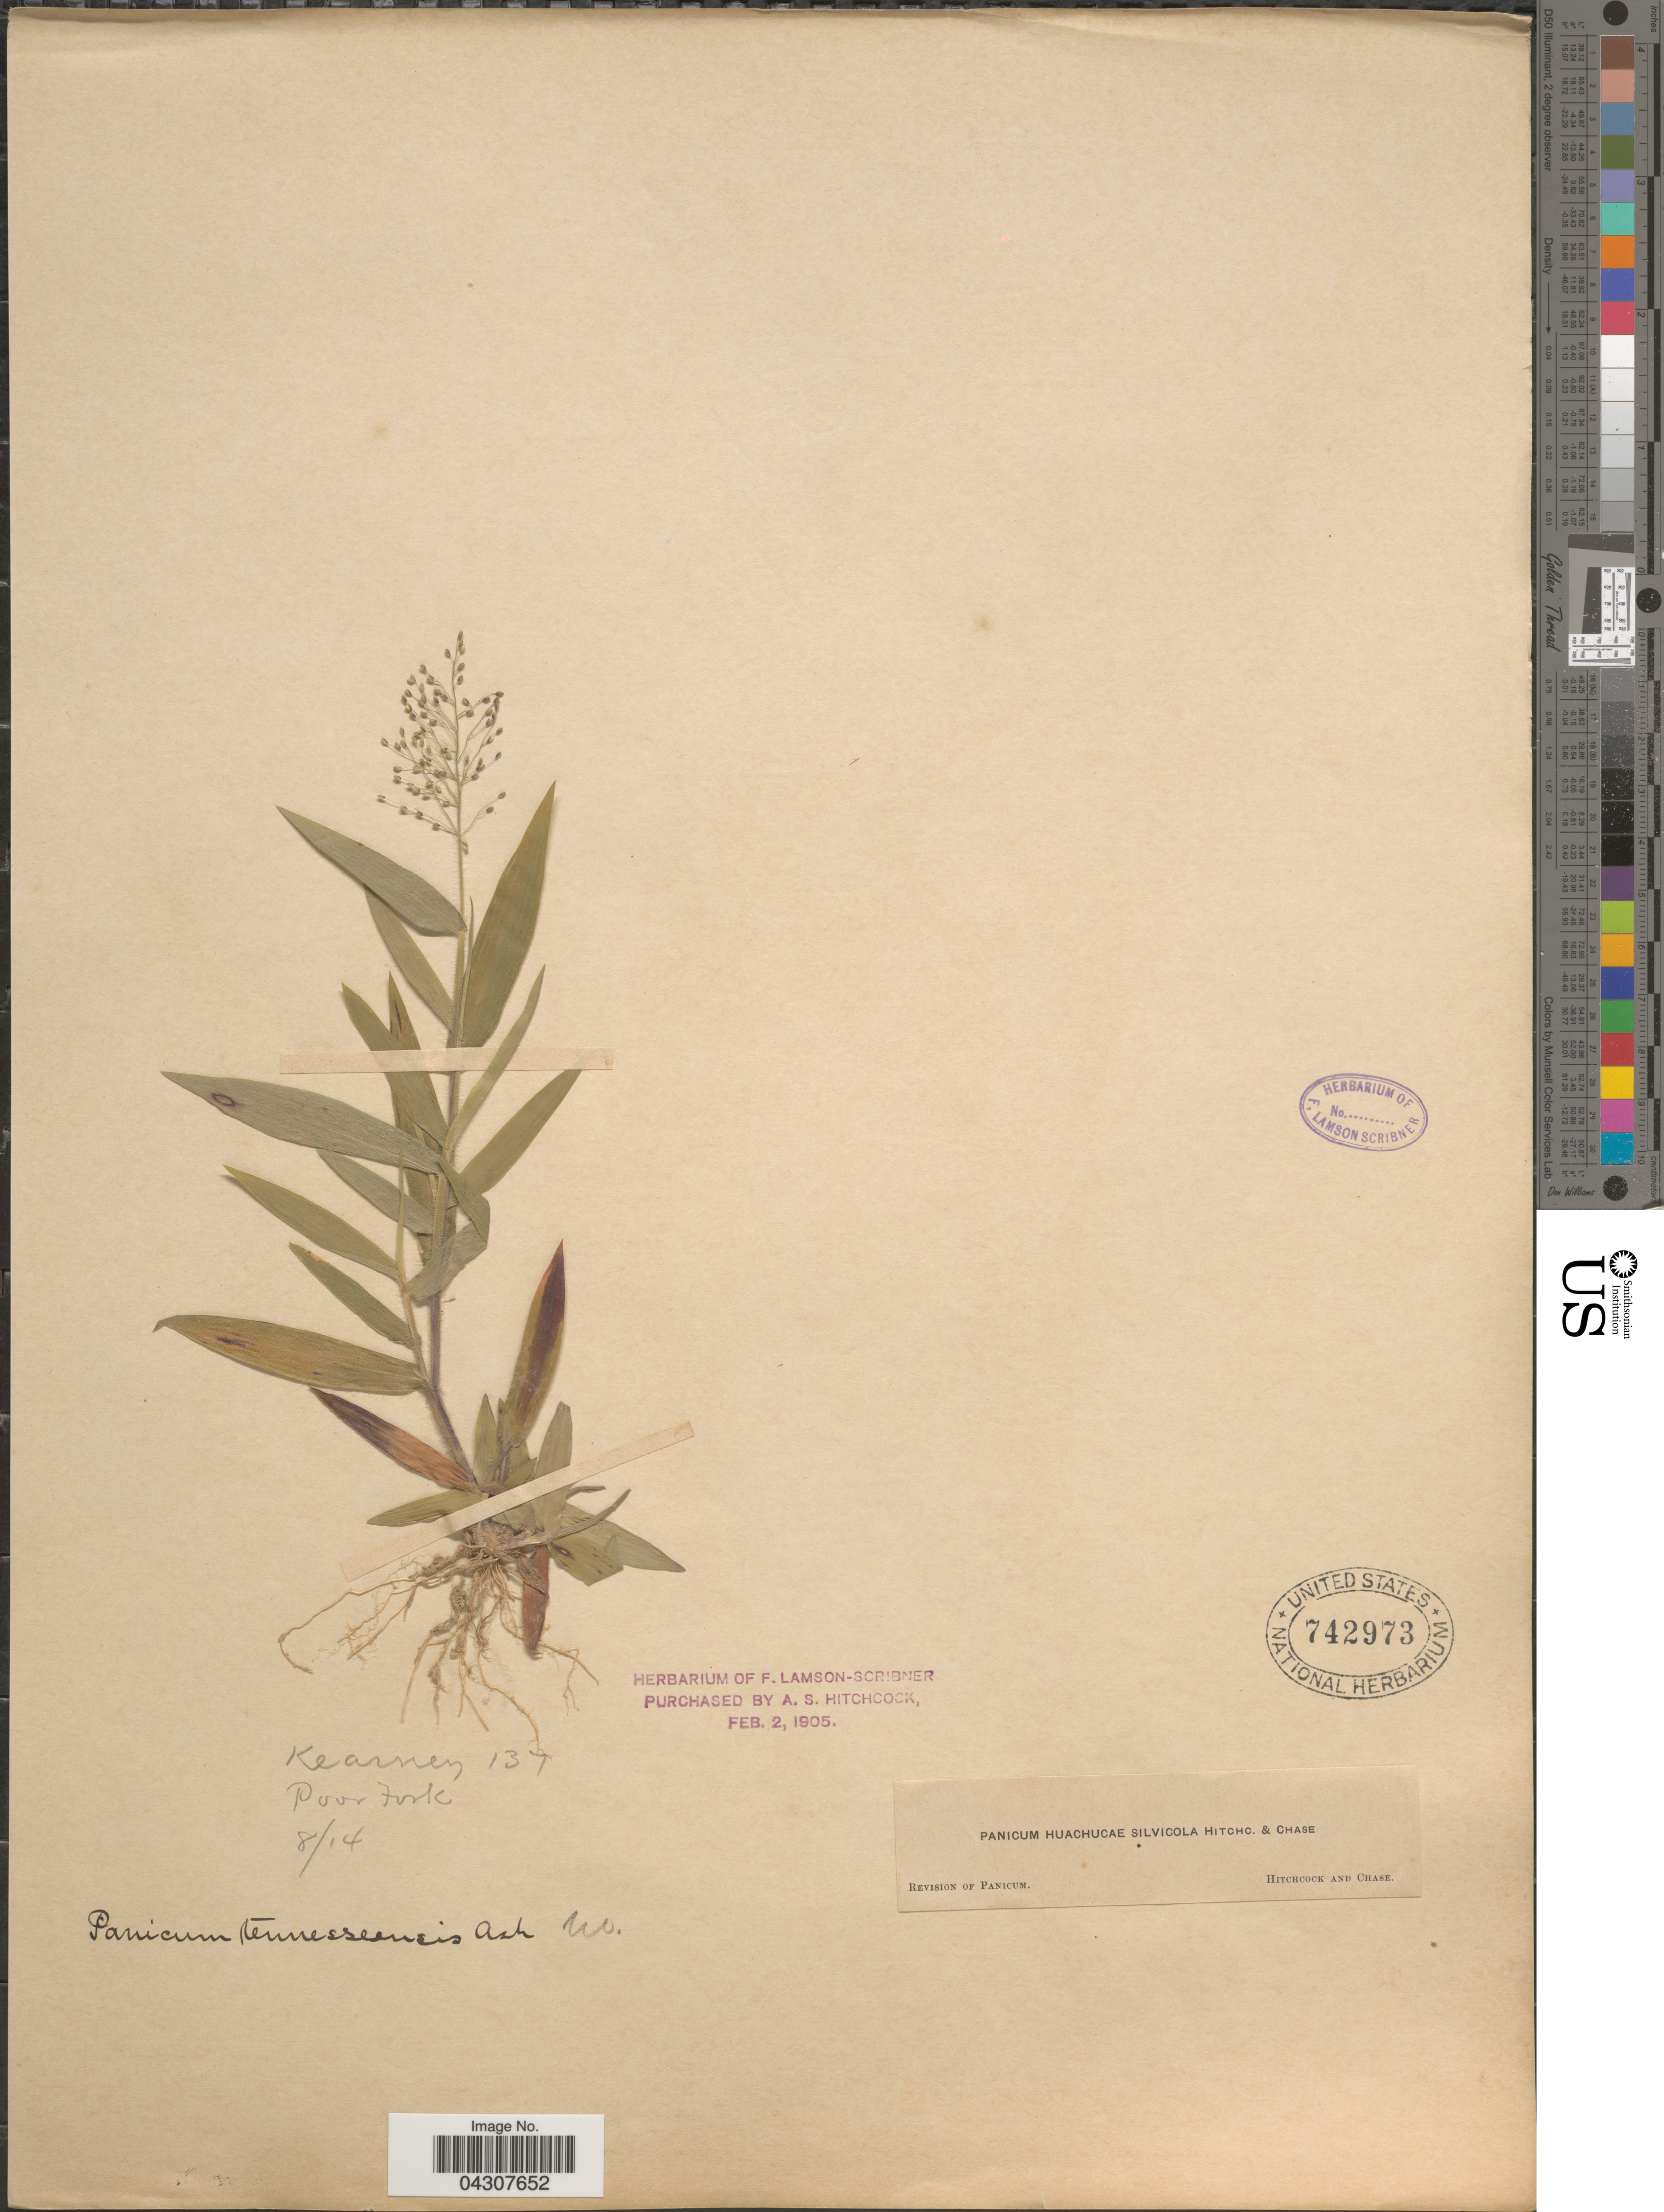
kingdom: Plantae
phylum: Tracheophyta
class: Liliopsida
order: Poales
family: Poaceae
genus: Dichanthelium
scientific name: Dichanthelium acuminatum var. acuminatum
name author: (Sw.) Gould & C.A. Clark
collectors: Kearney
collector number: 137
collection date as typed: Transcribed d/m/y: /8/14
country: United States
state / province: Kentucky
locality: Poor Fork.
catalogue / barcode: US 742973